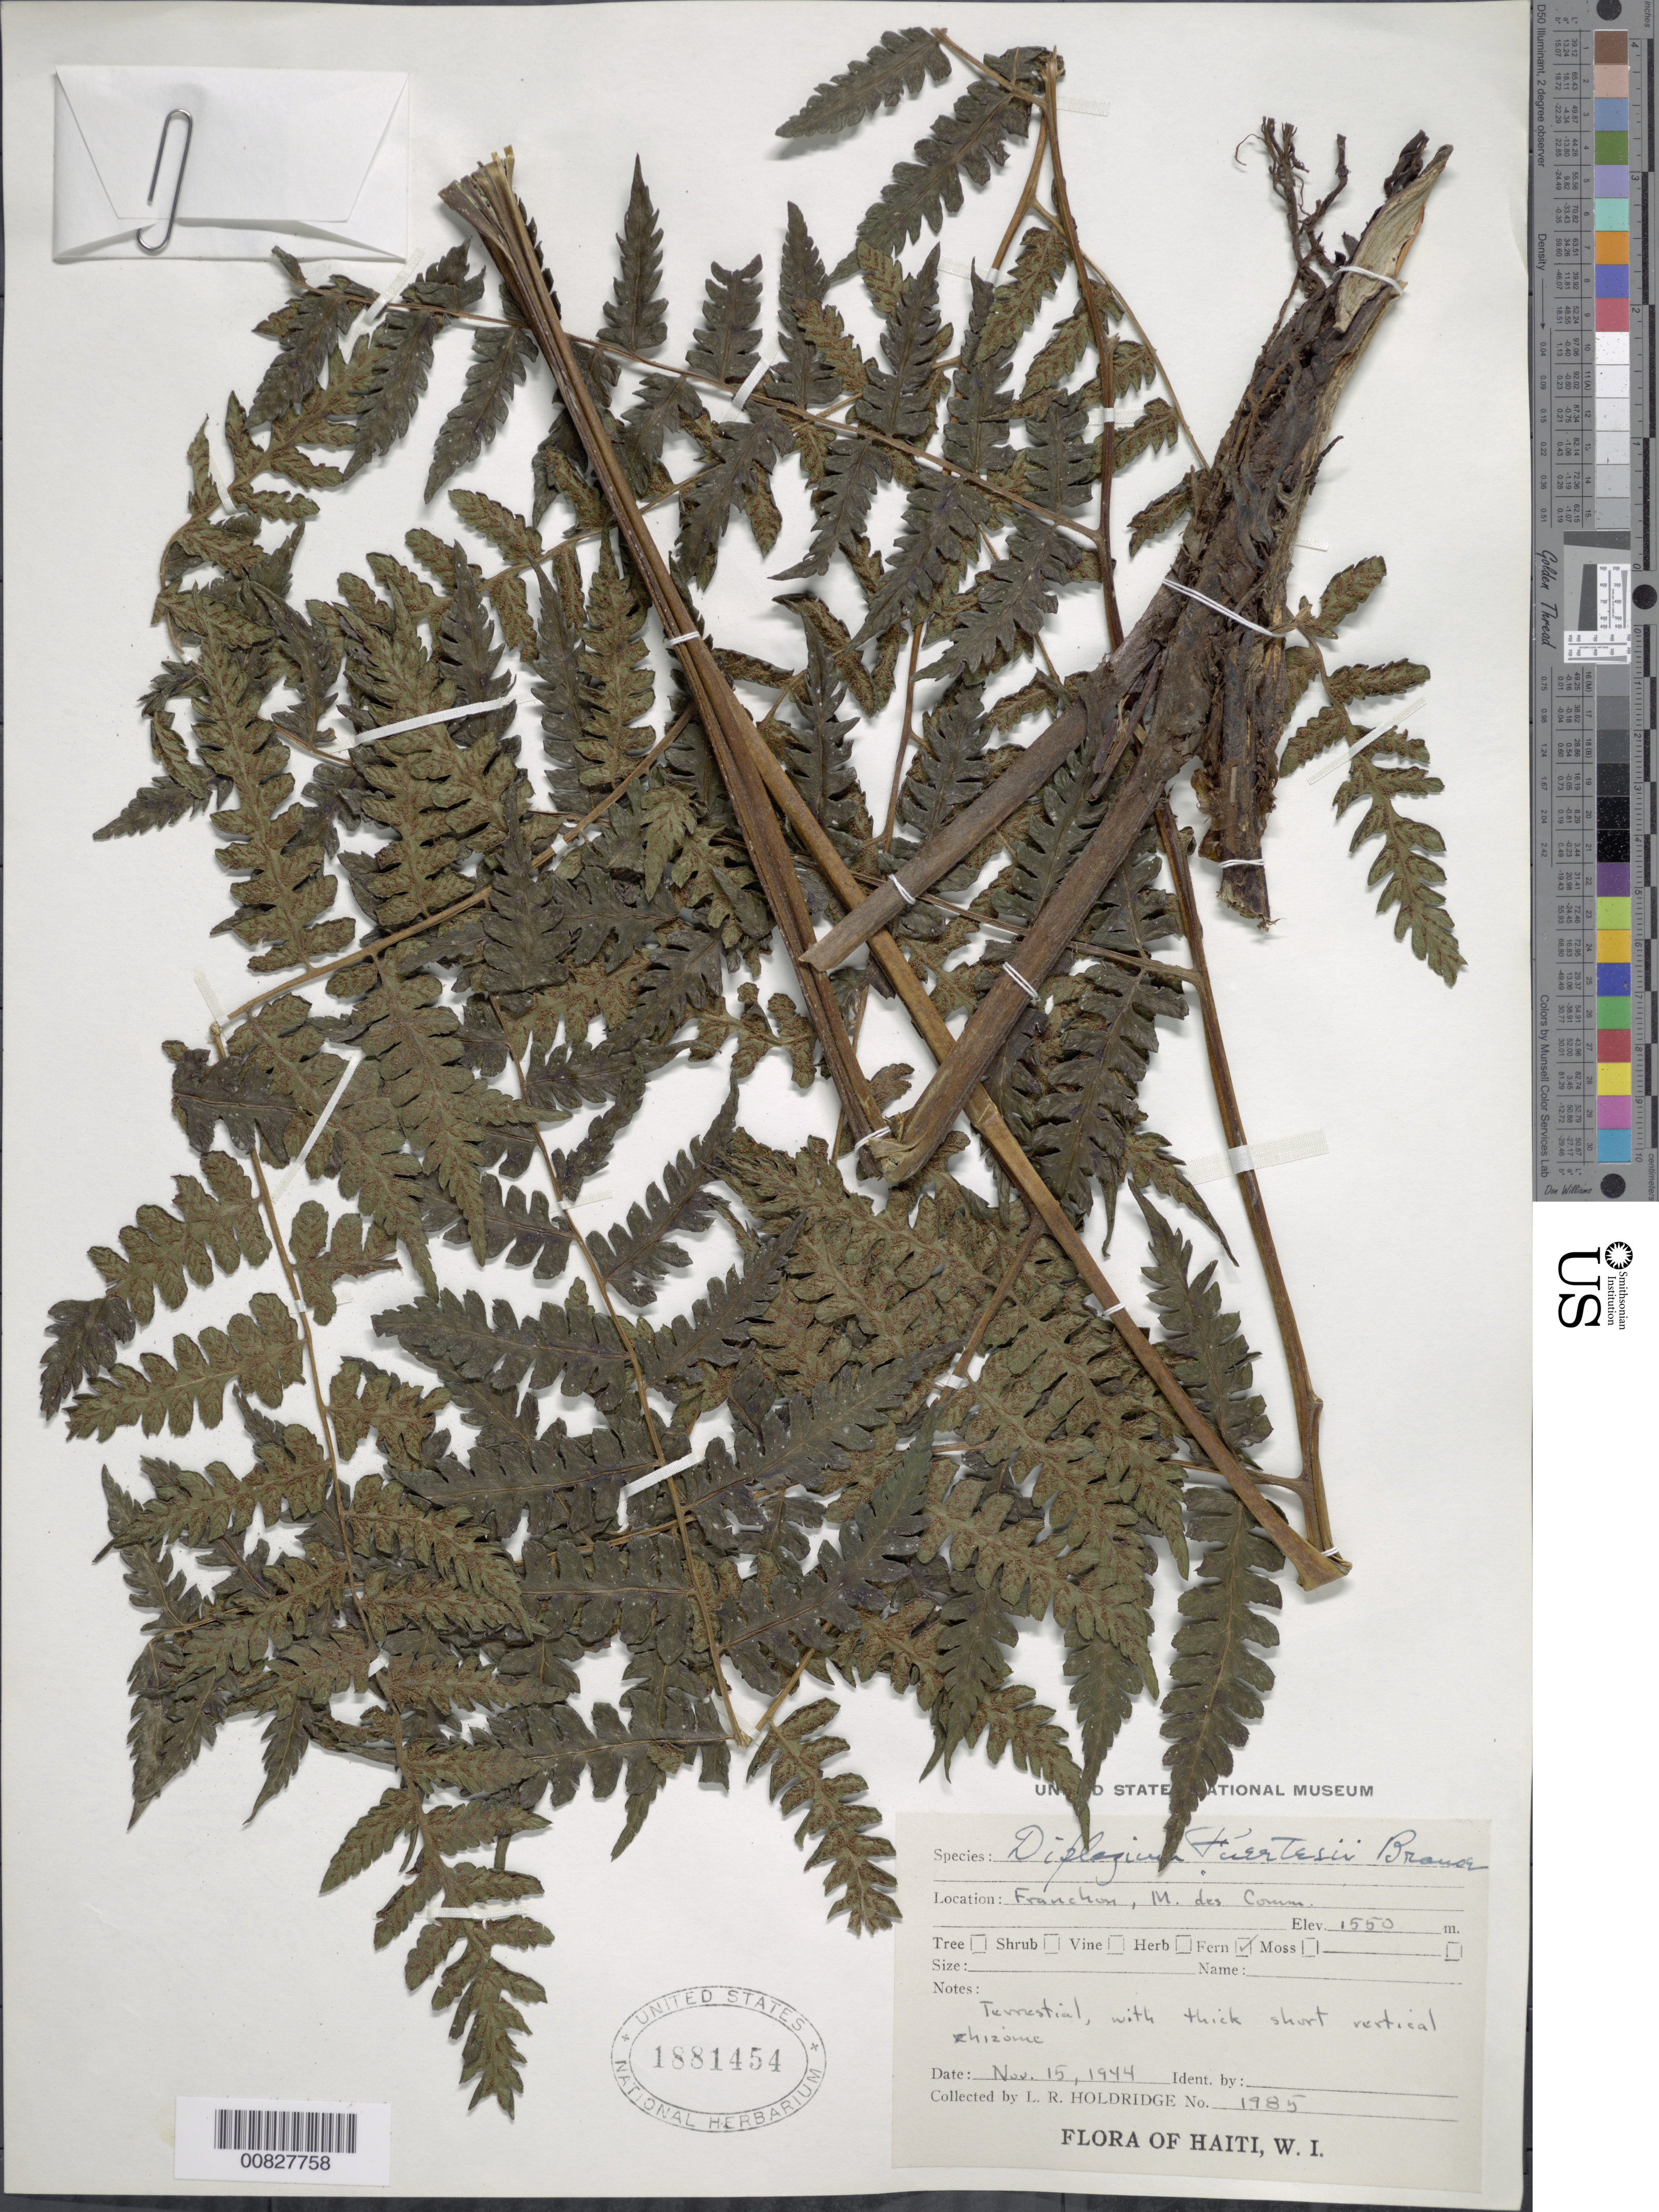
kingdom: Plantae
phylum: Tracheophyta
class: Polypodiopsida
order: Polypodiales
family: Athyriaceae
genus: Diplazium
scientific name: Diplazium fuertesii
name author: Brause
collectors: L. Holdridge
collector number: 1985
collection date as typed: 15 Nov 1944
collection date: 1944-11-15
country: Haiti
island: Hispaniola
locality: Franchon, Morne des Commissaires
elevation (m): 1550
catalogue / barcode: US 1881454